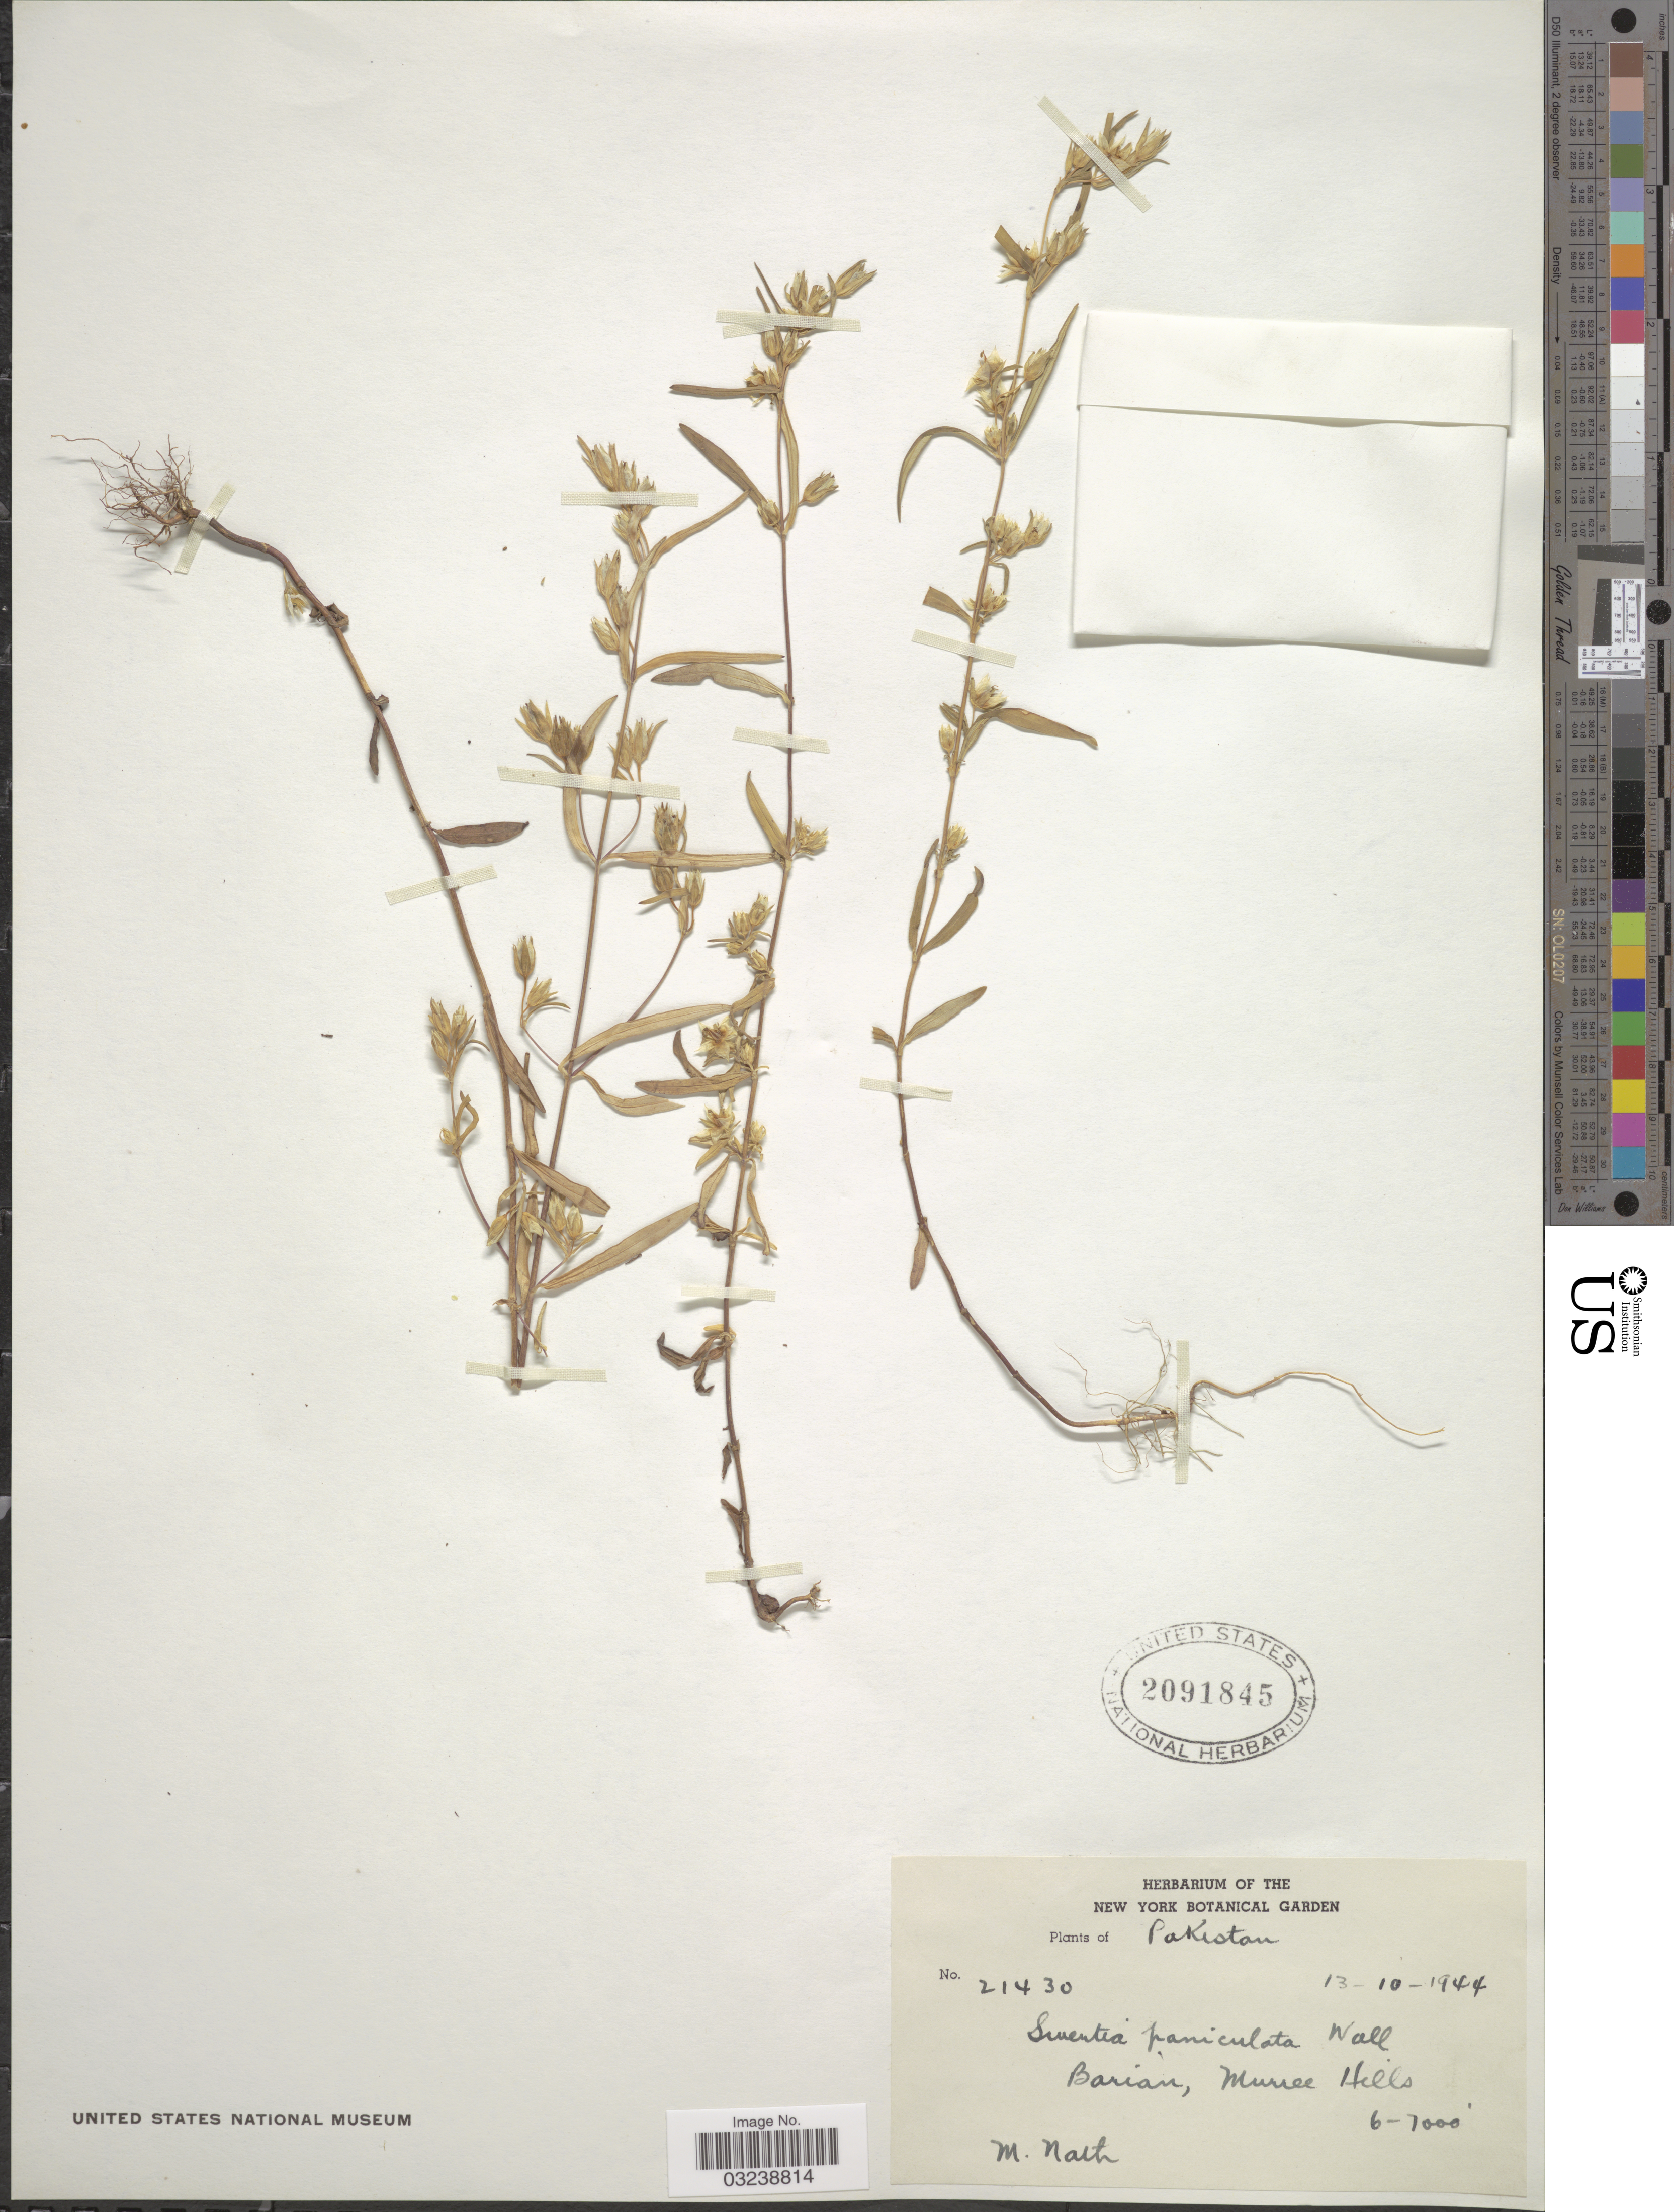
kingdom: Plantae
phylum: Tracheophyta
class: Magnoliopsida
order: Gentianales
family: Gentianaceae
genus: Swertia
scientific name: Swertia paniculata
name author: Wall.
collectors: M. Nath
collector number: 21430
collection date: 1944-10-13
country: Pakistan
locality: Barian, Murree Hills.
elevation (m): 1829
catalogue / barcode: US 2091845